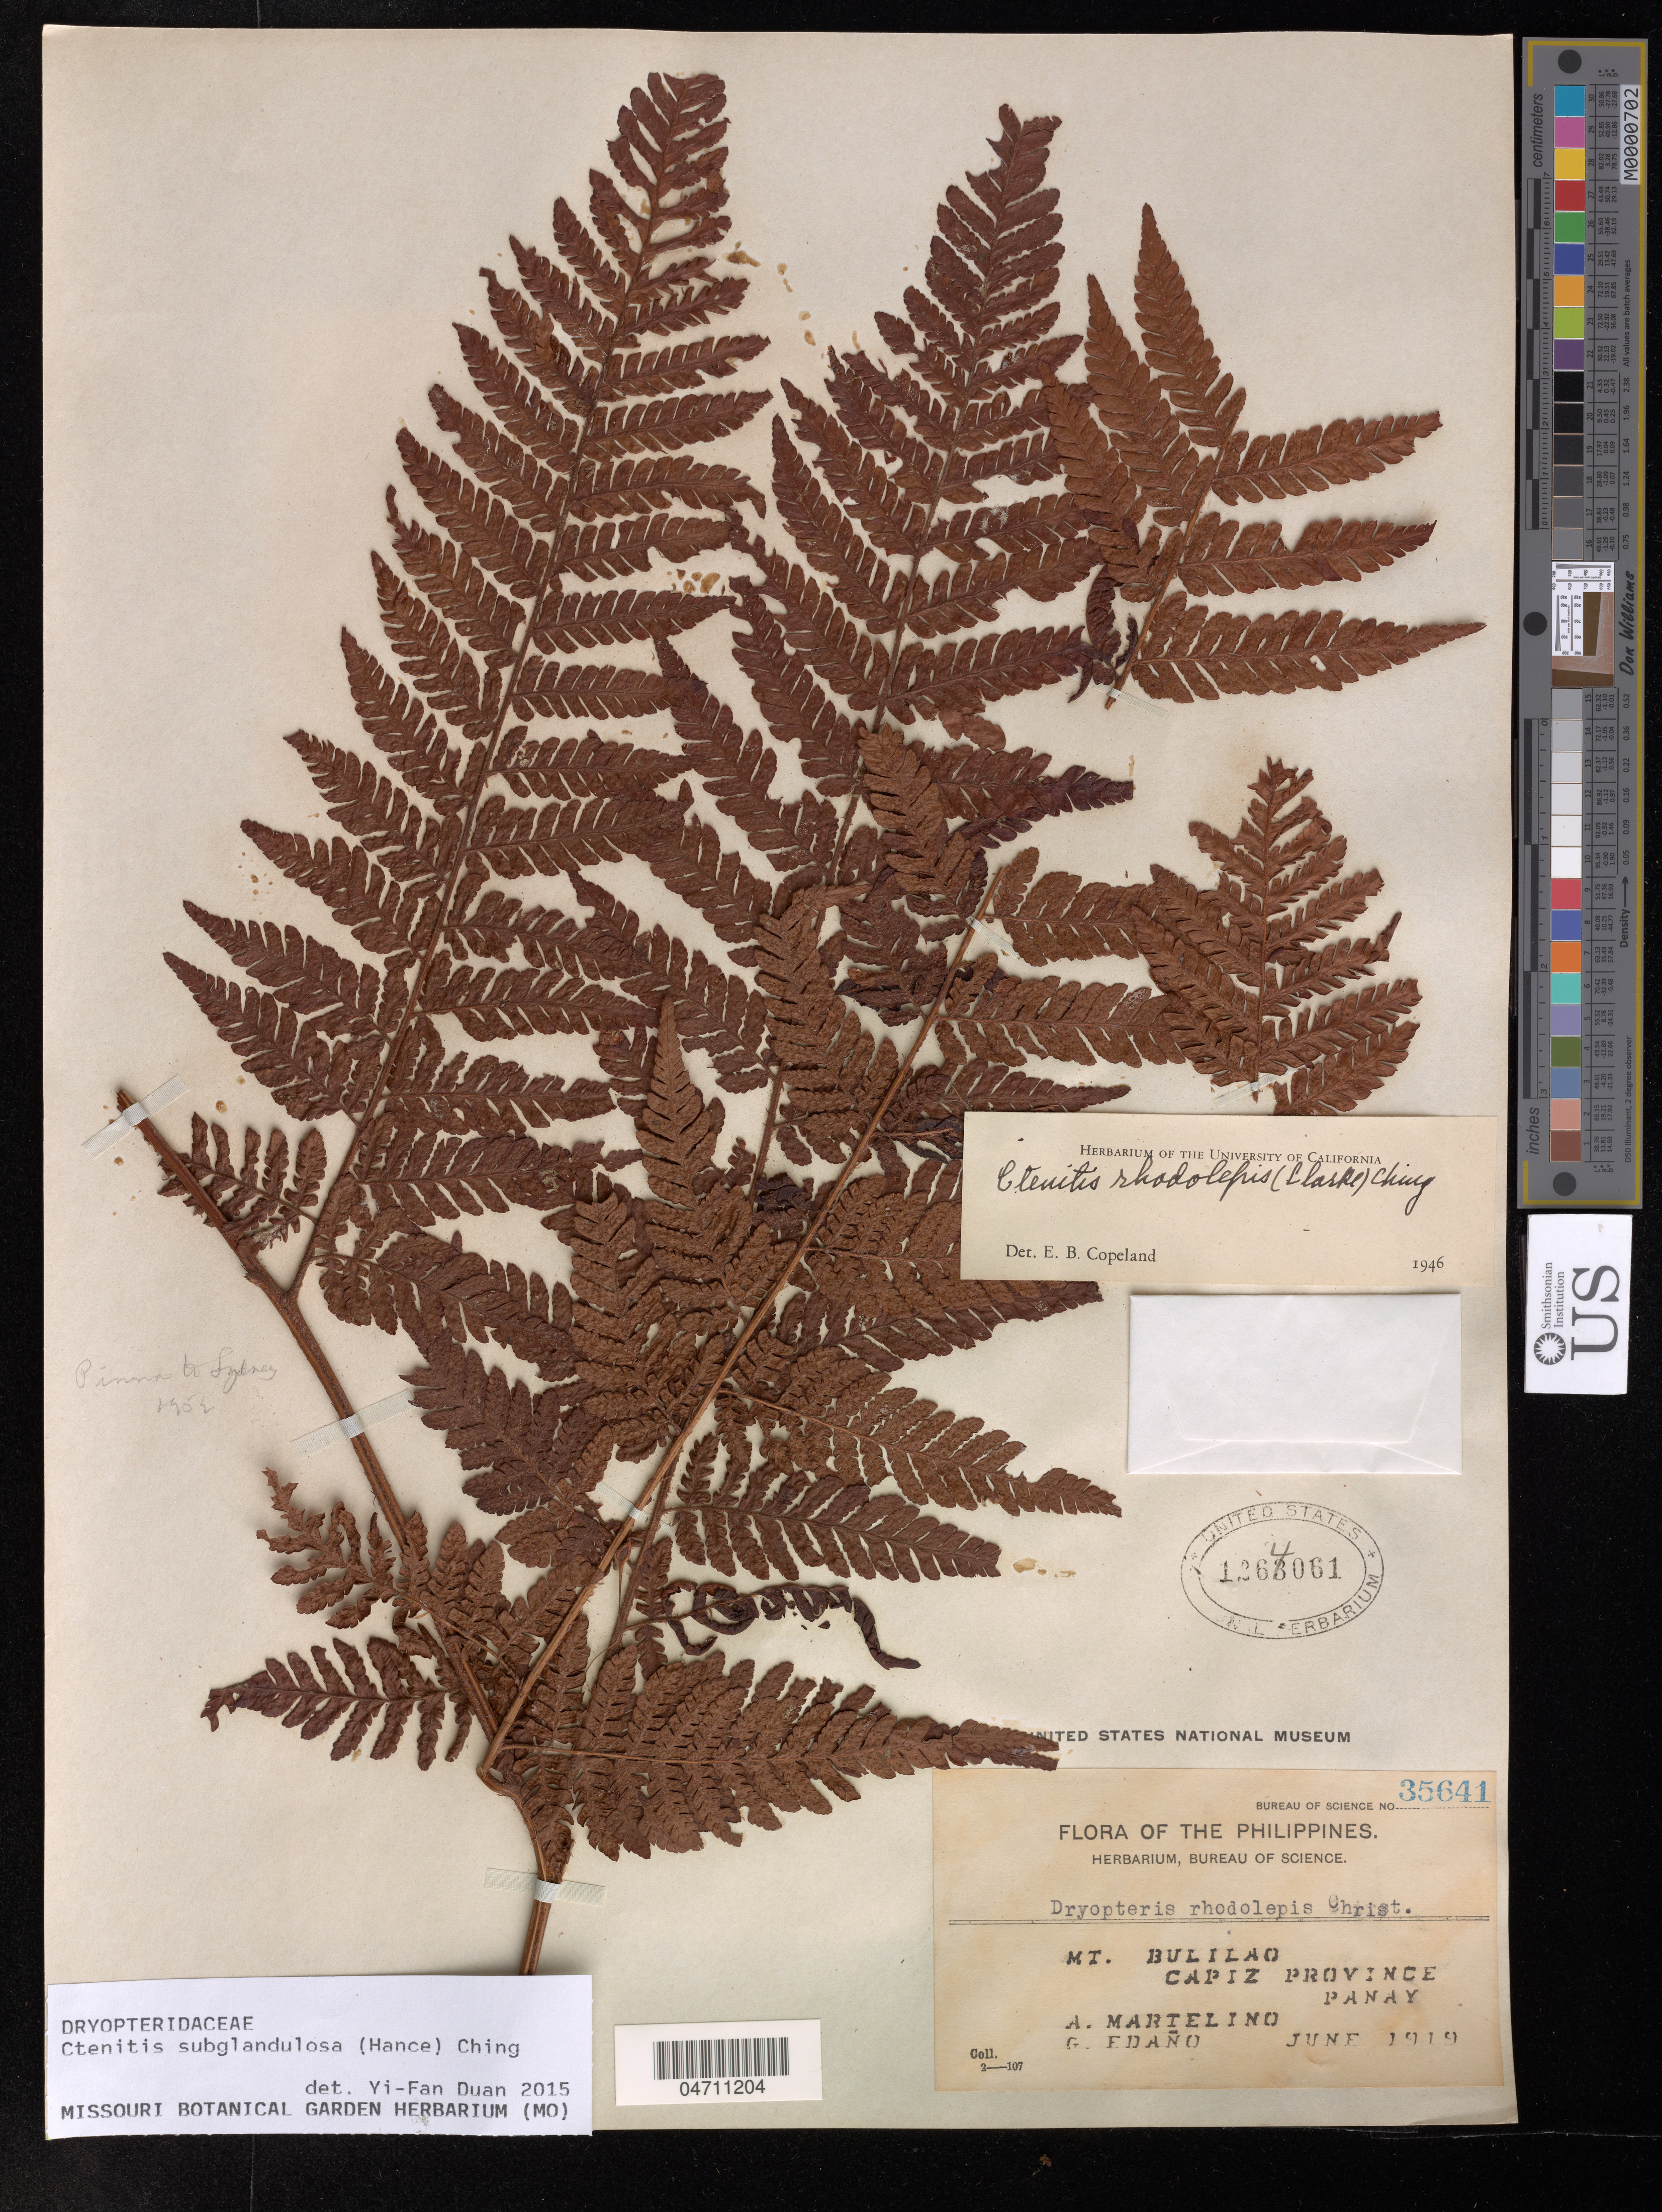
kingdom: Plantae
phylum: Tracheophyta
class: Polypodiopsida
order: Polypodiales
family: Dryopteridaceae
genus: Ctenitis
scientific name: Ctenitis subglandulosa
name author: (Hance) Ching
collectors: A. Martelino & E. Edano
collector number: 35641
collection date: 1919-06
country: Philippines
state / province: Calabarzon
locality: Mt. Bulilao, Capiz Province, Panay.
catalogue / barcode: US 1264061